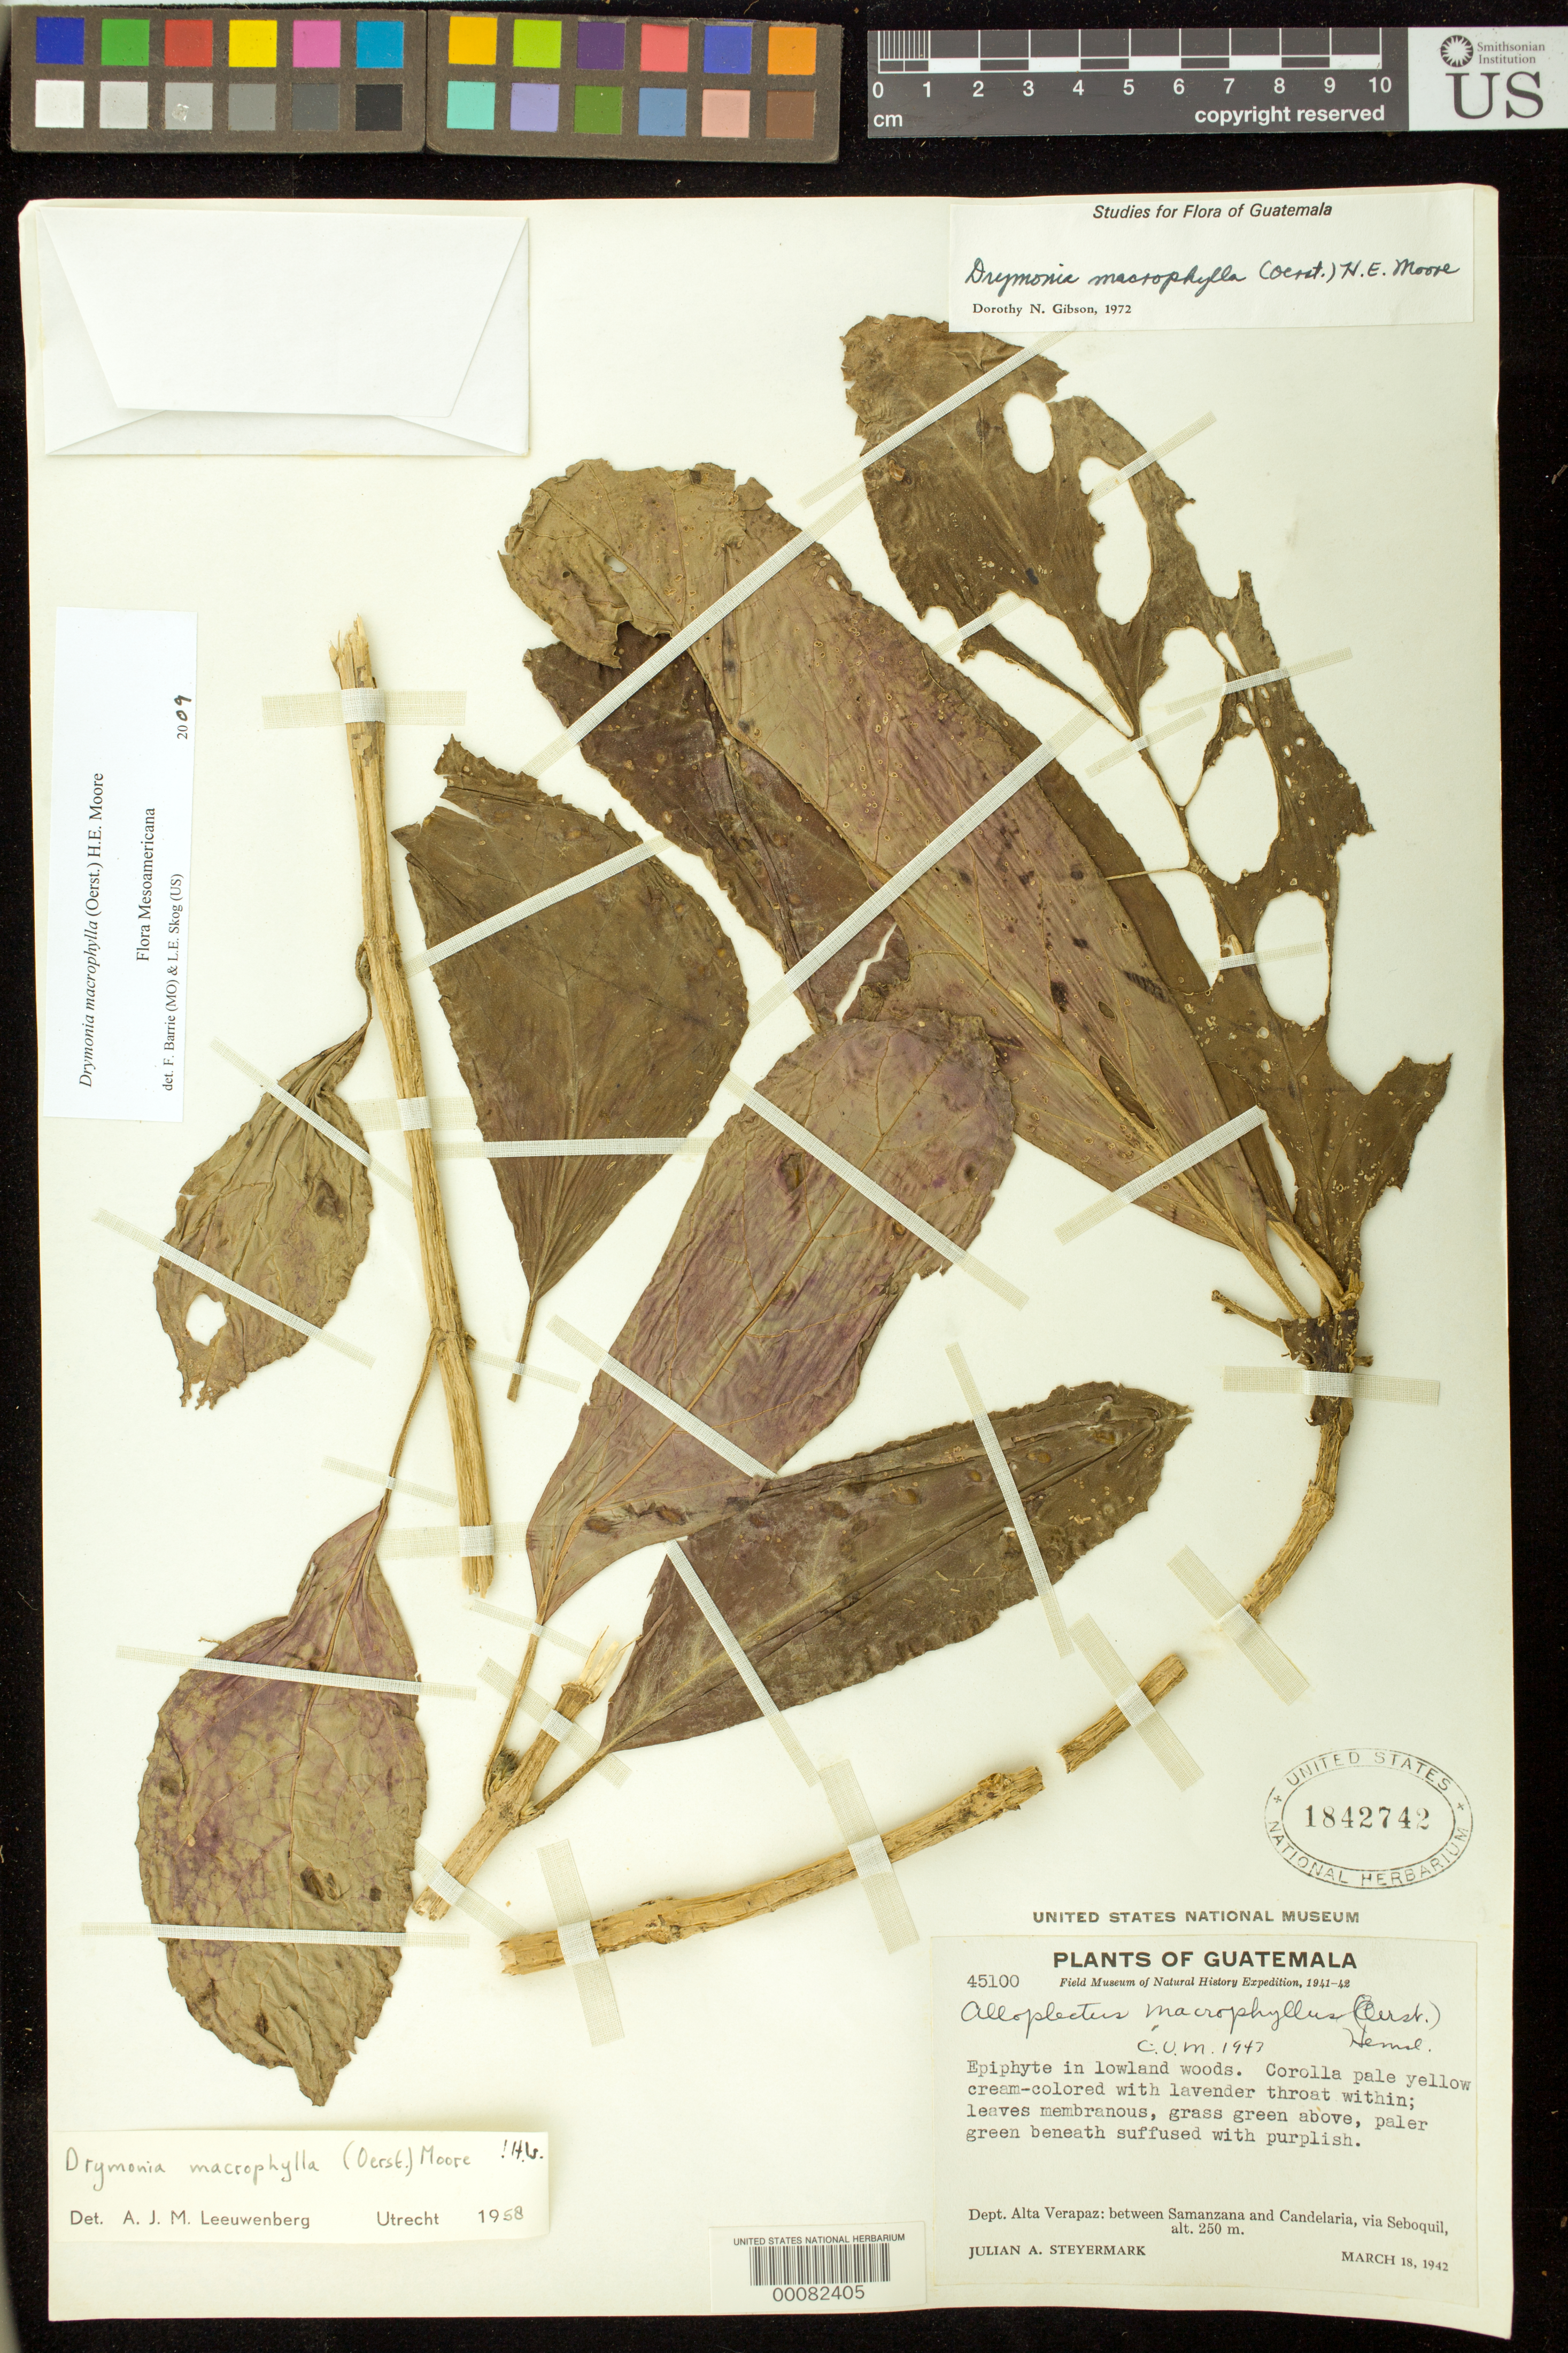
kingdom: Plantae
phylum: Tracheophyta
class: Magnoliopsida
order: Lamiales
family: Gesneriaceae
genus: Drymonia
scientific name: Drymonia macrophylla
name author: (Oerst.) H.E. Moore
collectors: J. Steyermark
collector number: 45100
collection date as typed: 18 Mar 1942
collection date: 1942-03-18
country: Guatemala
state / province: Alta Verapaz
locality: Between Samanzana and Candelaria, via Seboquil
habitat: Lowland woods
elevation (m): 250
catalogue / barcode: US 1842742